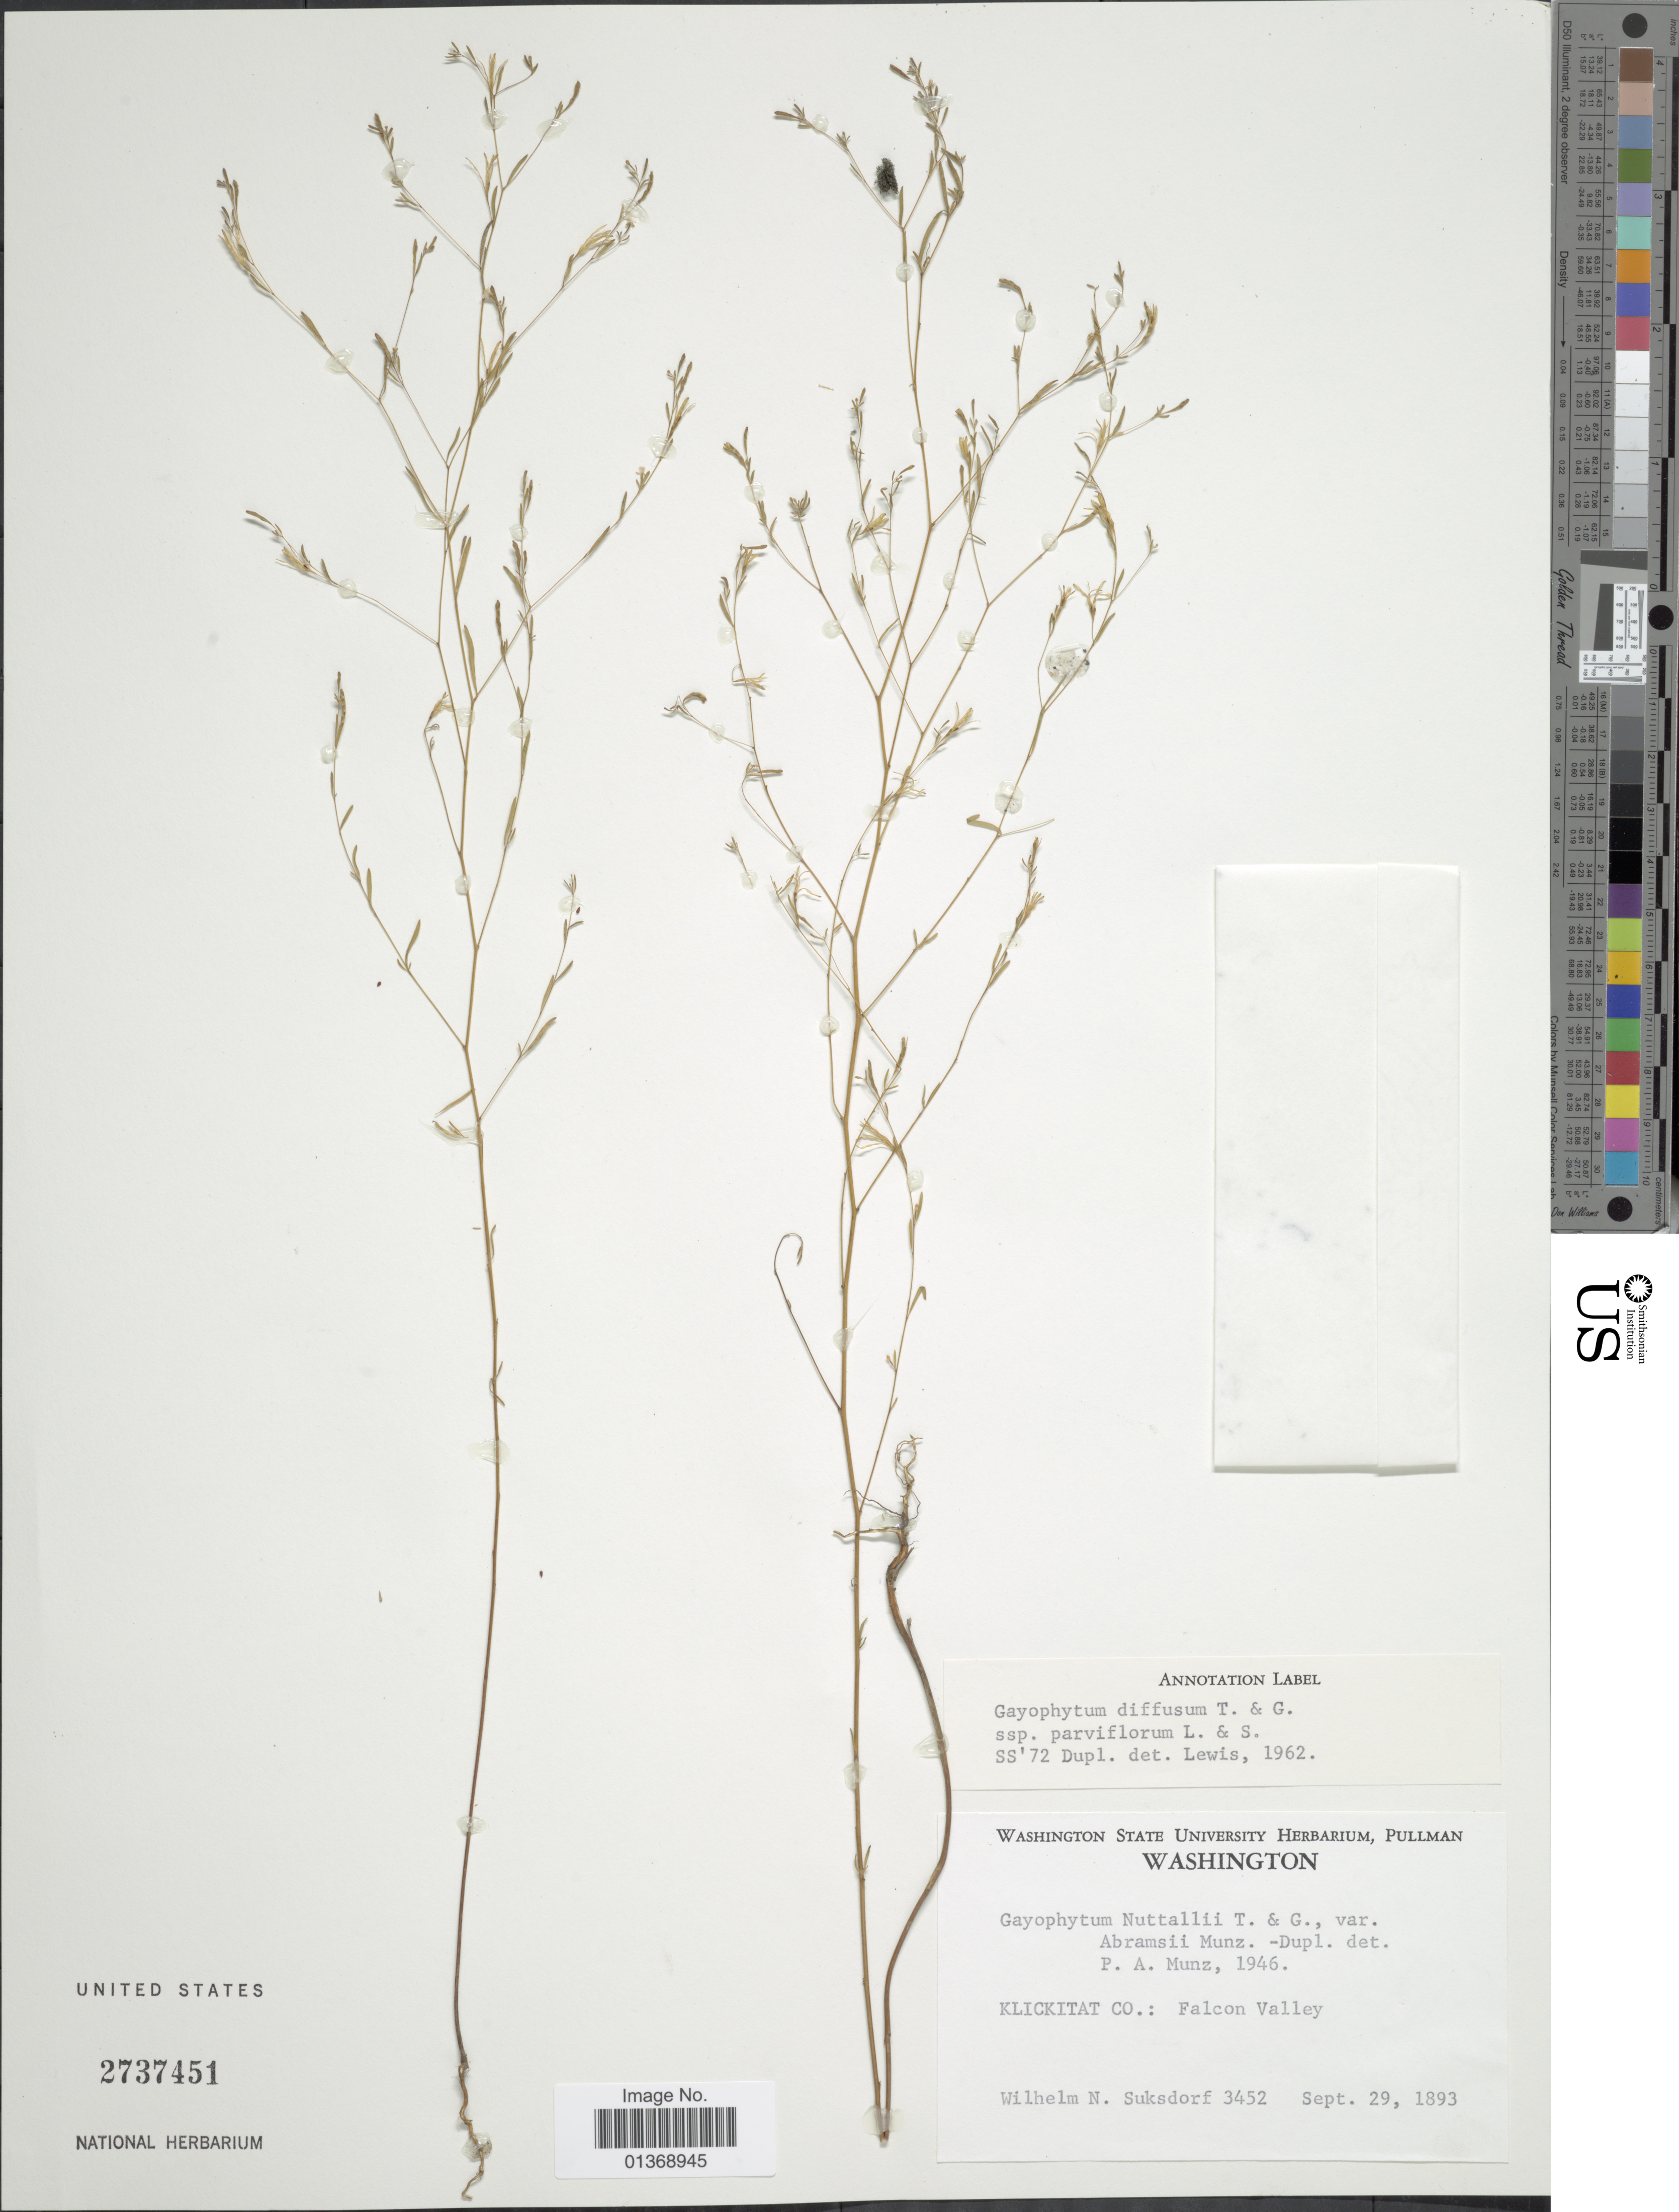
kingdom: Plantae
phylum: Tracheophyta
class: Magnoliopsida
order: Myrtales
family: Onagraceae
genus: Gayophytum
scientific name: Gayophytum diffusum subsp. parviflorum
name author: F. H. Lewis & Szweyk.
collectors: W. N. Suksdorf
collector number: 3452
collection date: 1893-09-29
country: United States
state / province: Washington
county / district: Klickitat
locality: Klickitat Co.: Falcon Valley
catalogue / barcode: US 2737451